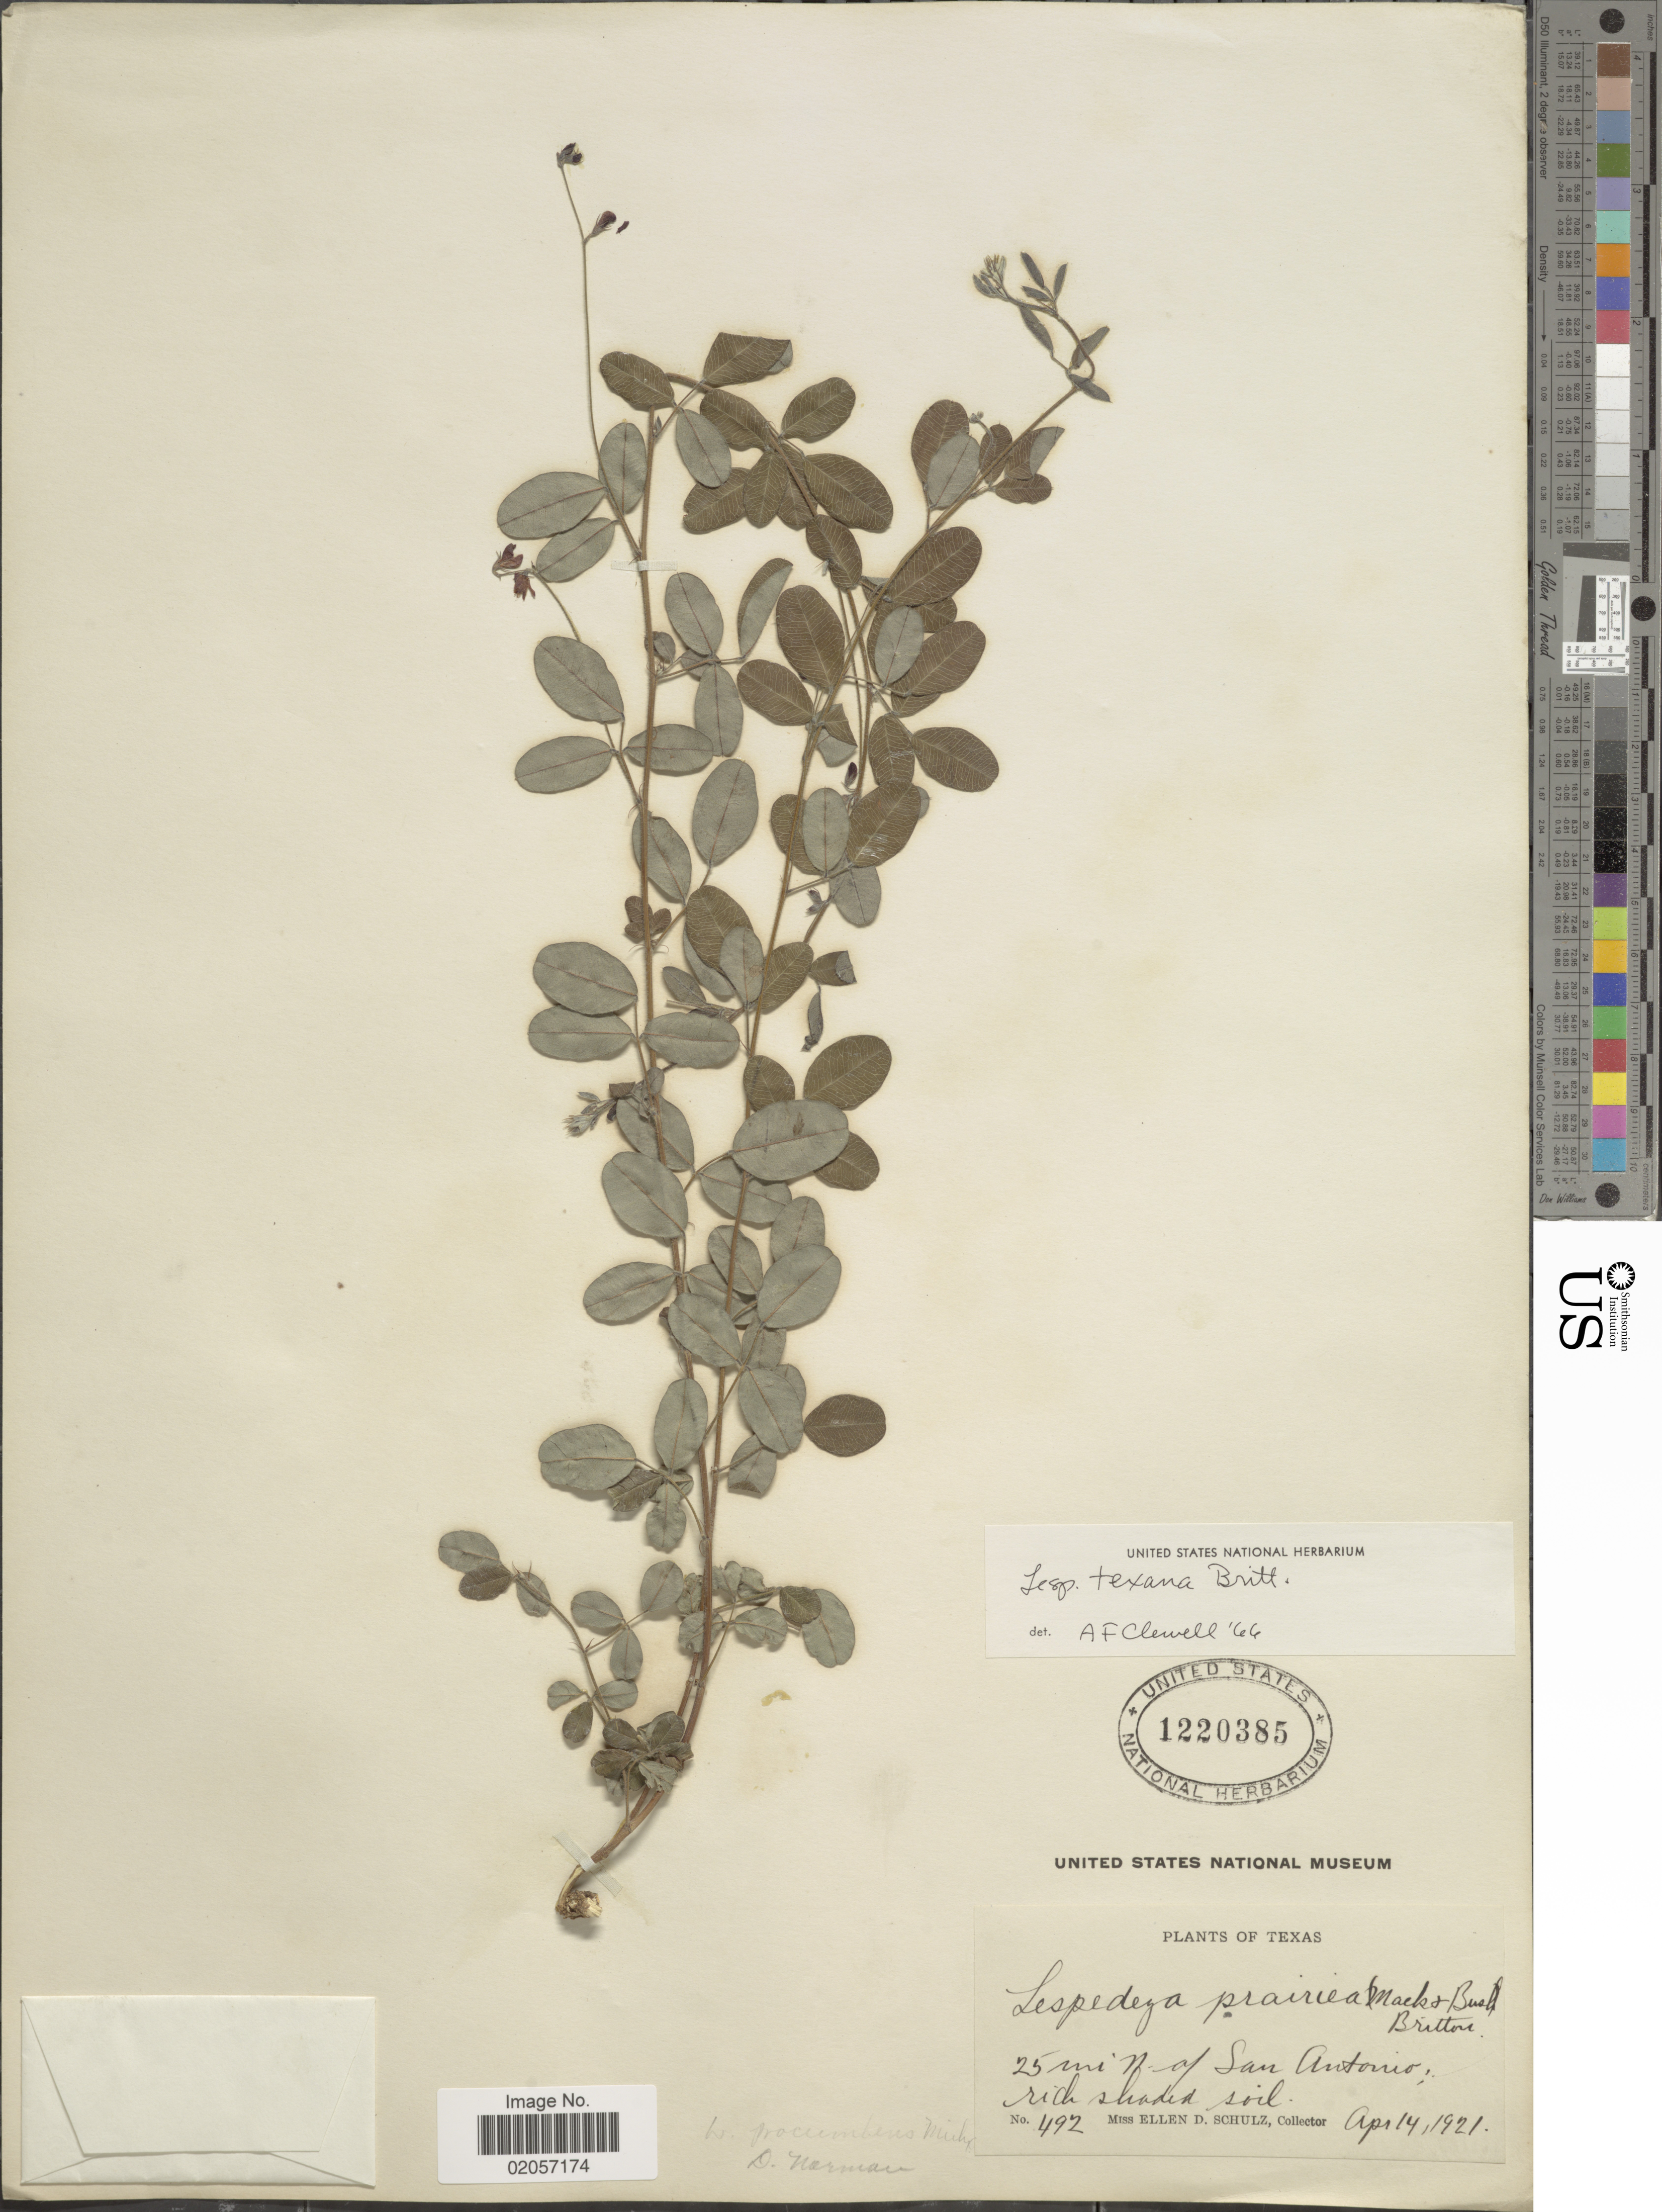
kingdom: Plantae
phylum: Tracheophyta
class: Magnoliopsida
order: Fabales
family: Fabaceae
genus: Lespedeza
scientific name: Lespedeza texana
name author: Britton in Small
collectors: E. D. Schulz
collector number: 492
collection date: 1921-04-14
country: United States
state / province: Texas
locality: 25 mi. N. of San Antonio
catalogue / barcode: US 1220385